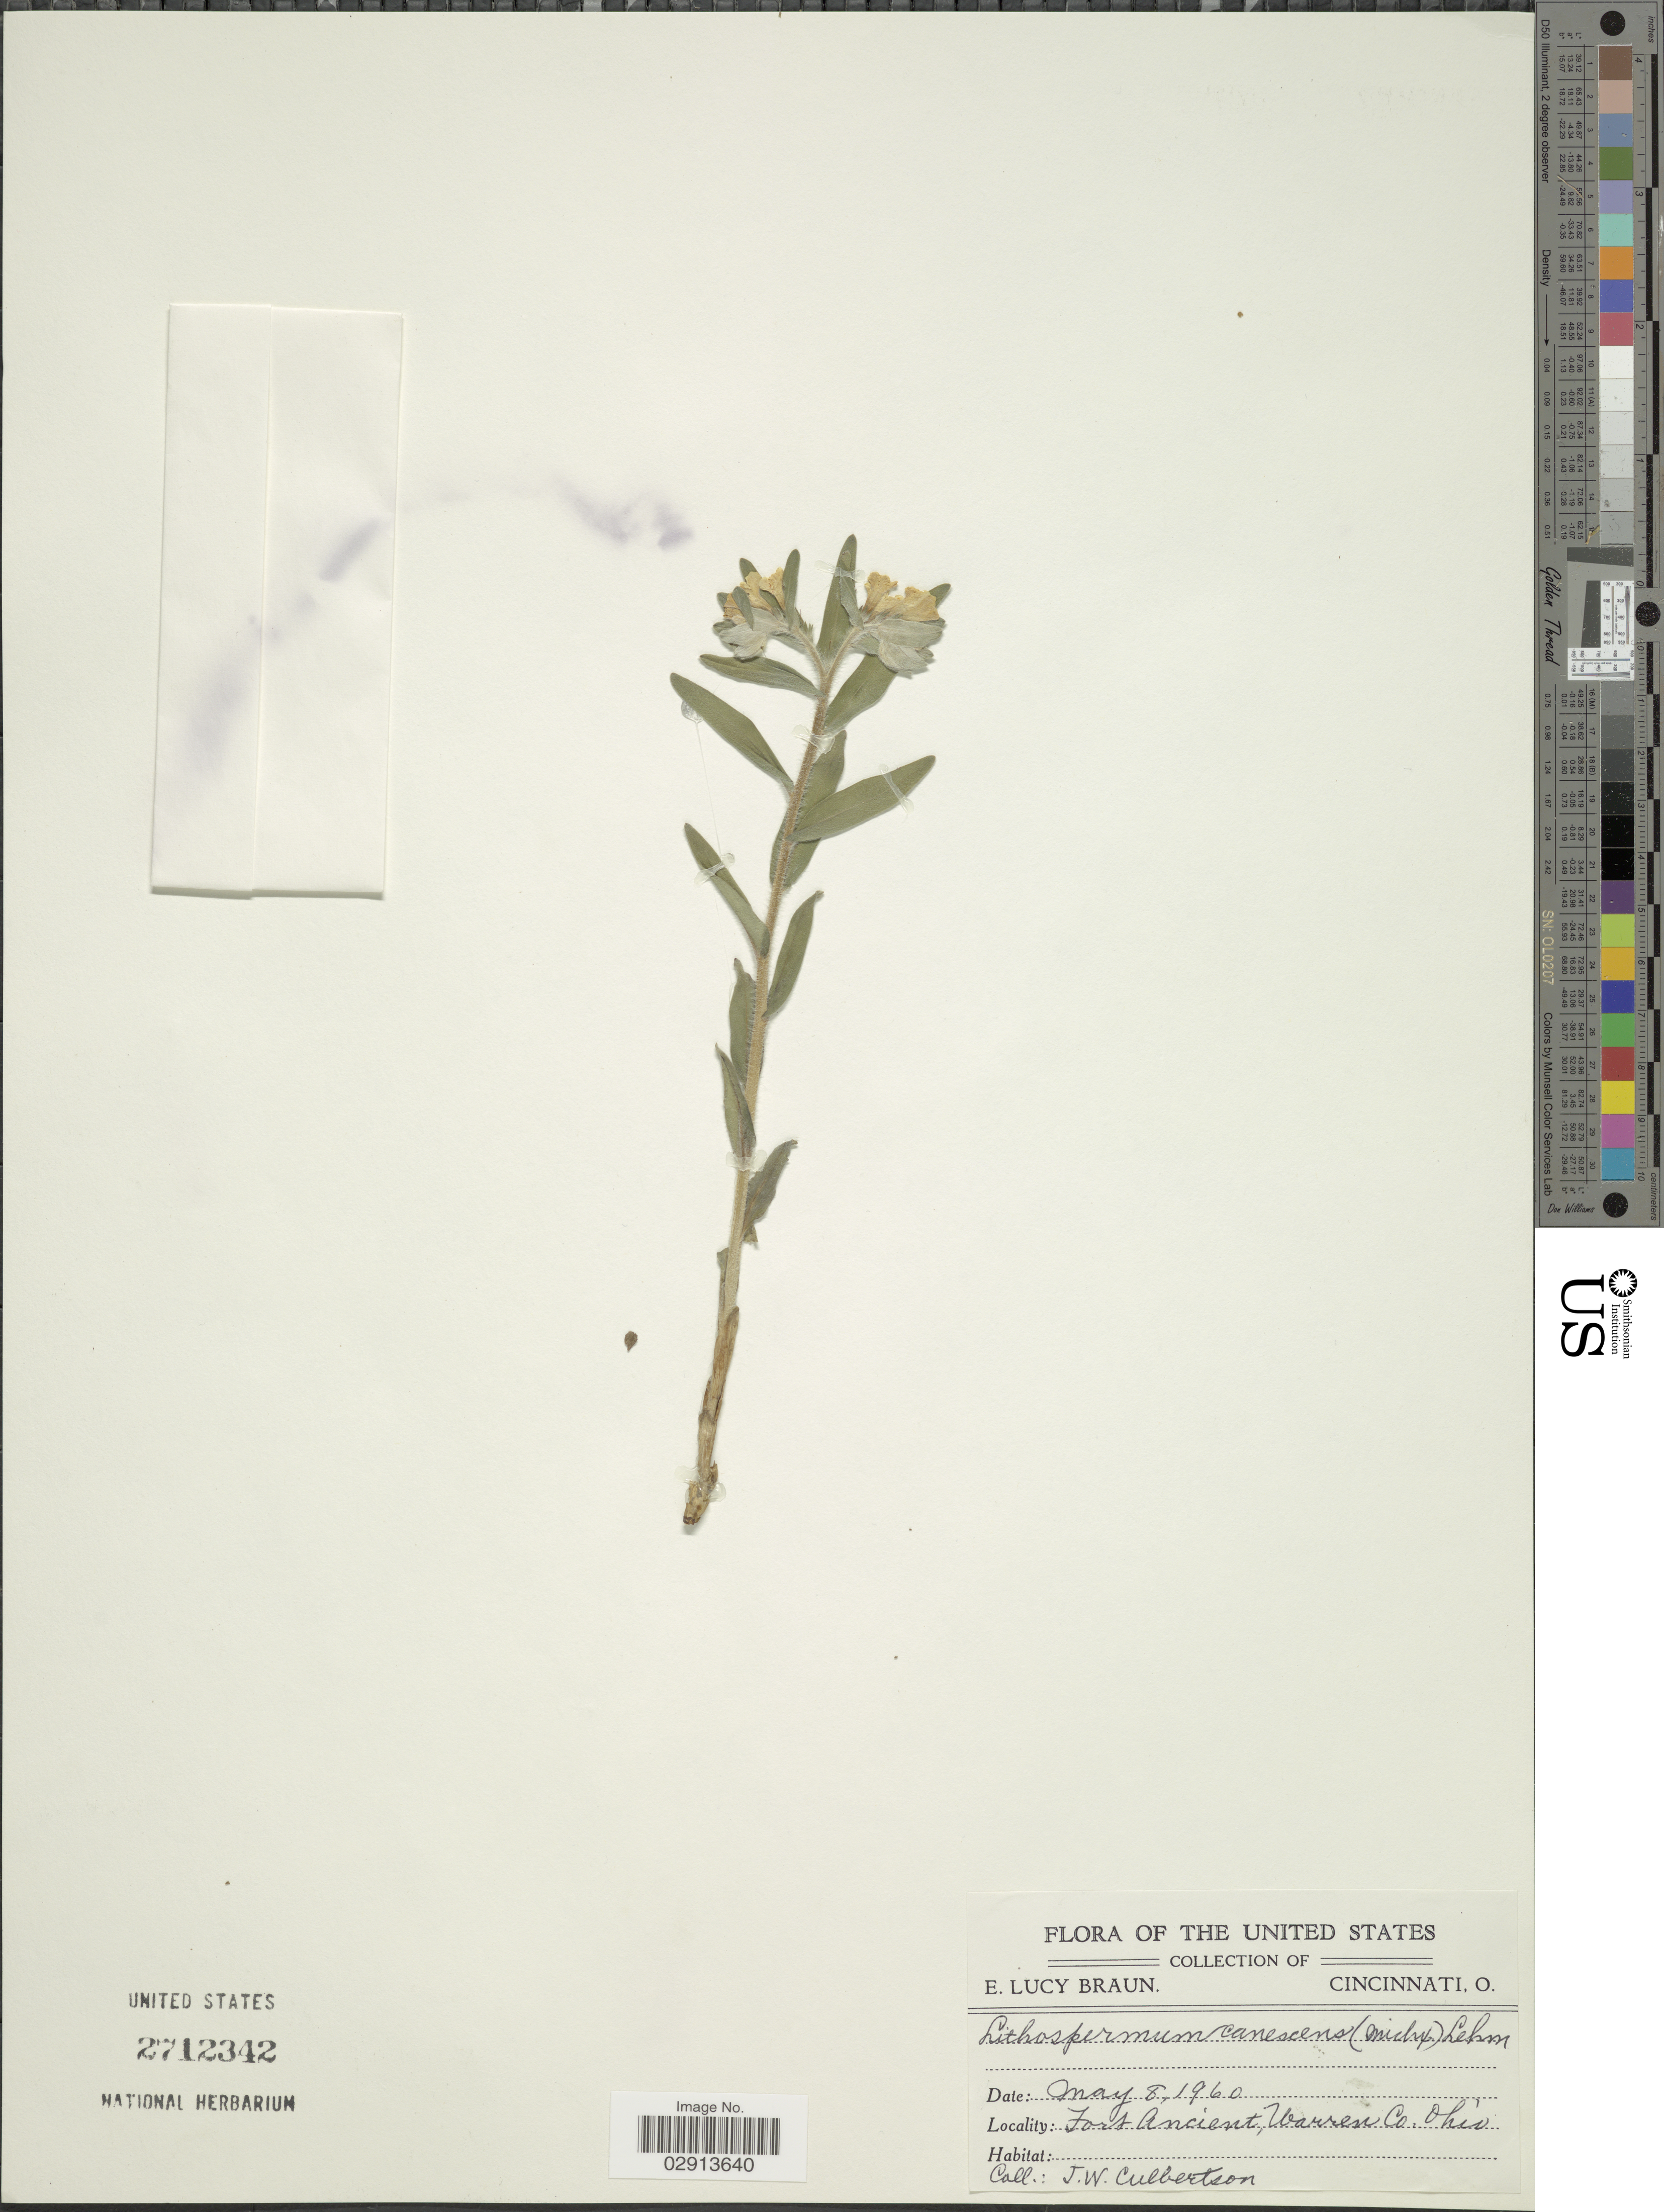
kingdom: Plantae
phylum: Tracheophyta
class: Magnoliopsida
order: Boraginales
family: Boraginaceae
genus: Lithospermum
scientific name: Lithospermum canescens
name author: (Michx.) Lehm.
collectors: J. Culbertson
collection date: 1960-05-08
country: United States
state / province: Ohio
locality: Fort Ancient, Warren Co.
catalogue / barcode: US 2712342